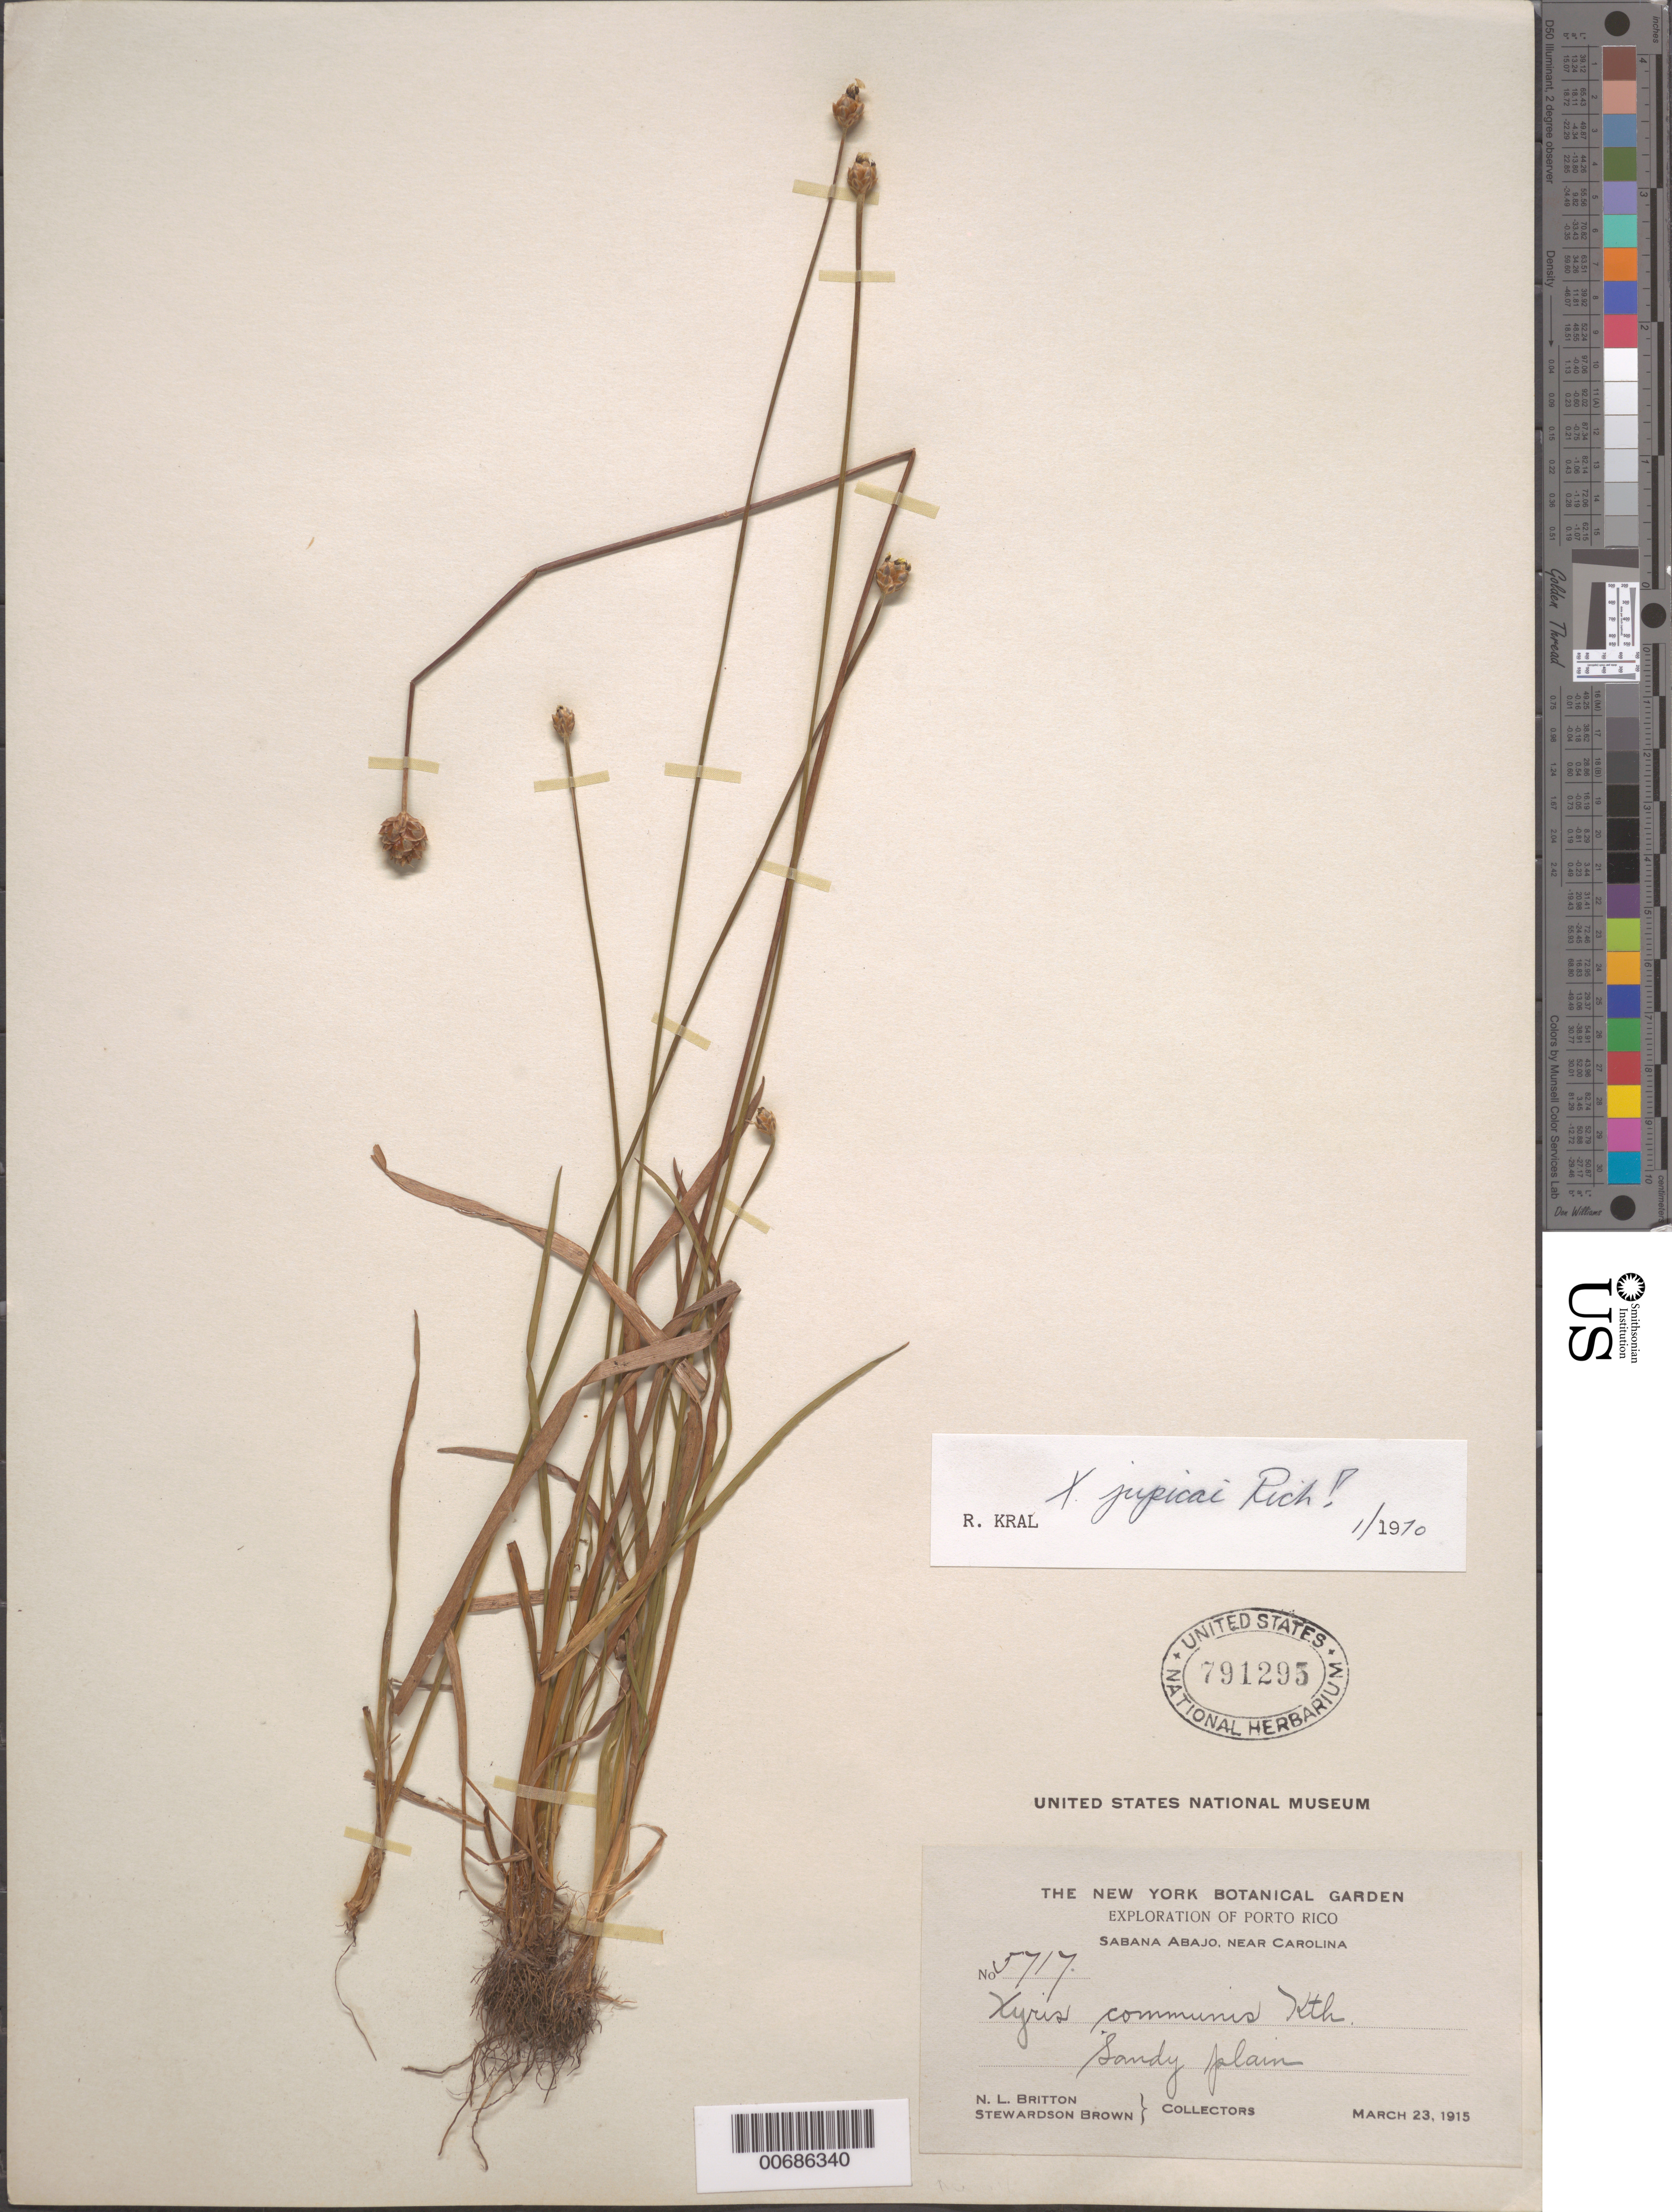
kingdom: Plantae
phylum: Tracheophyta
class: Liliopsida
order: Poales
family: Xyridaceae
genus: Xyris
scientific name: Xyris jupicai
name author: Rich.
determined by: Kral, Robert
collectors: N. Britton & S. Brown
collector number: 5717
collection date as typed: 23 Mar 1915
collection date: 1915-03-23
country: Puerto Rico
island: Greater Antilles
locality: Sabana Abajo, Carolina, vic of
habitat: sandy plain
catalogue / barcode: US 791295